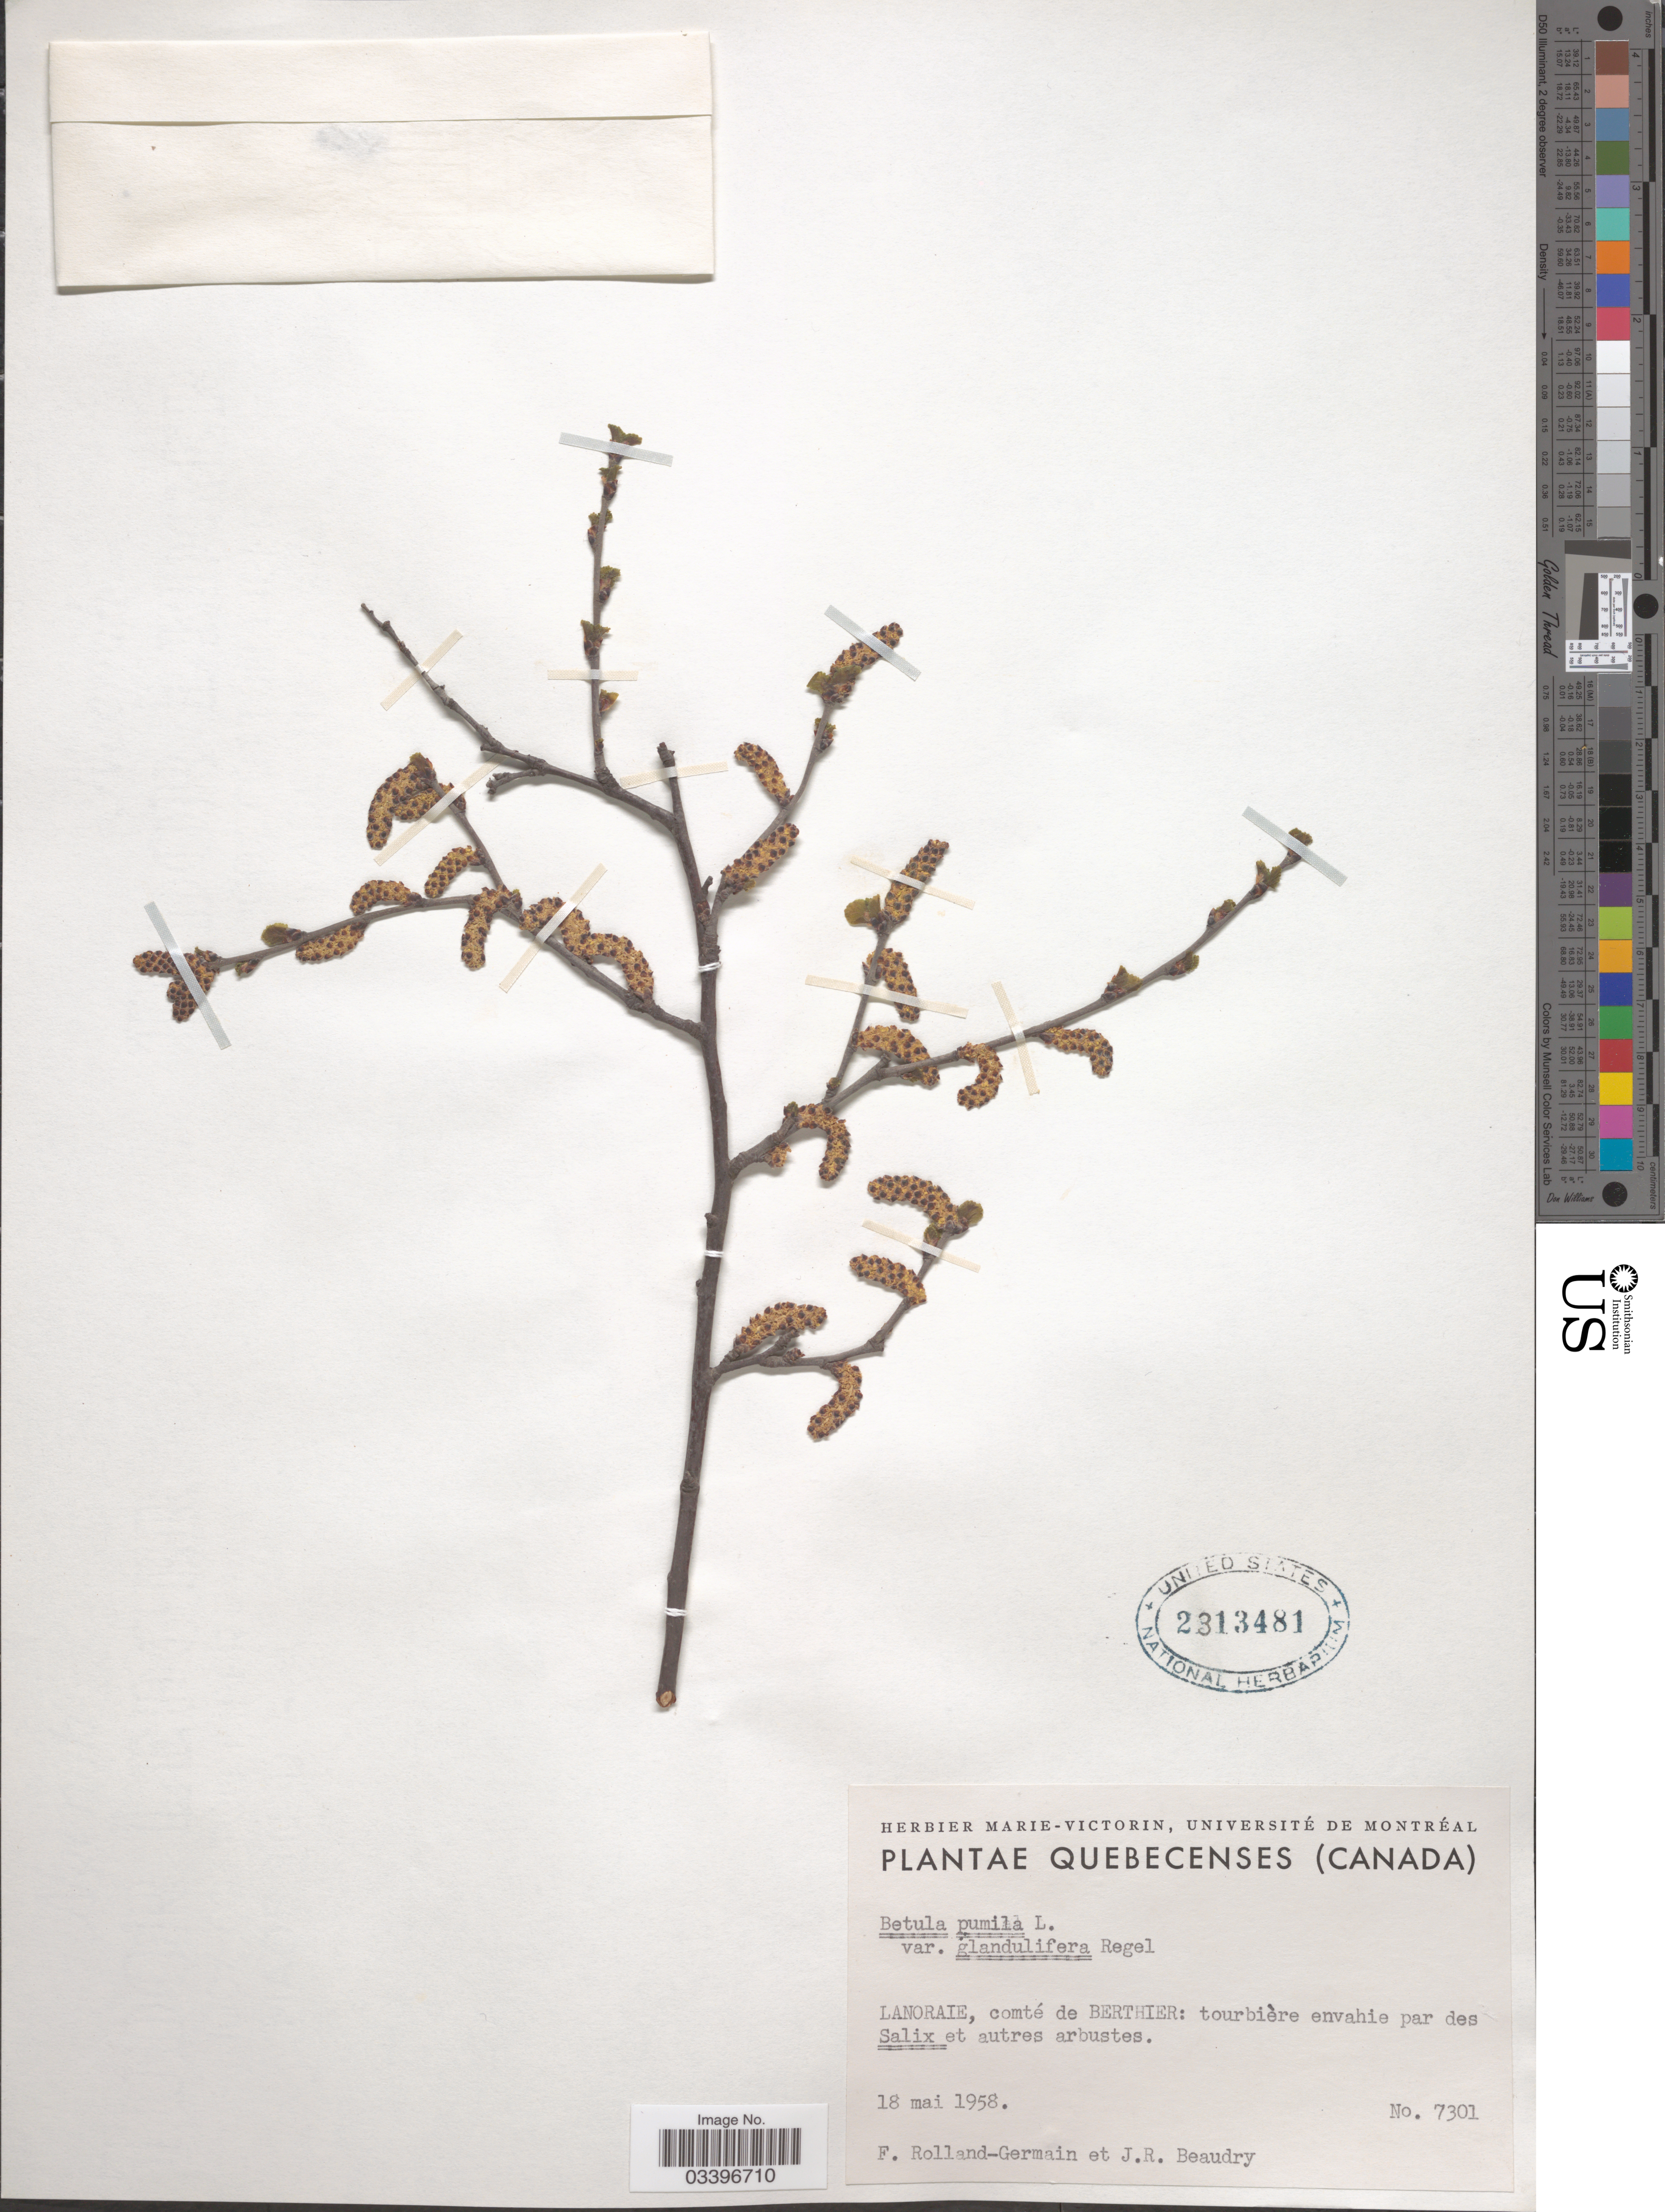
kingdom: Plantae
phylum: Tracheophyta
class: Magnoliopsida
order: Fagales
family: Betulaceae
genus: Betula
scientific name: Betula pumila var. glandulifera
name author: Regel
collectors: Rolland-Germain & J. Beaudry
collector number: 7301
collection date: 1958-05-18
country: Canada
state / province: Quebec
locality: Lanoraie, comté de Berthier: tourbière envahie par des Salix et autres arbustes.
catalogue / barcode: US 2313481